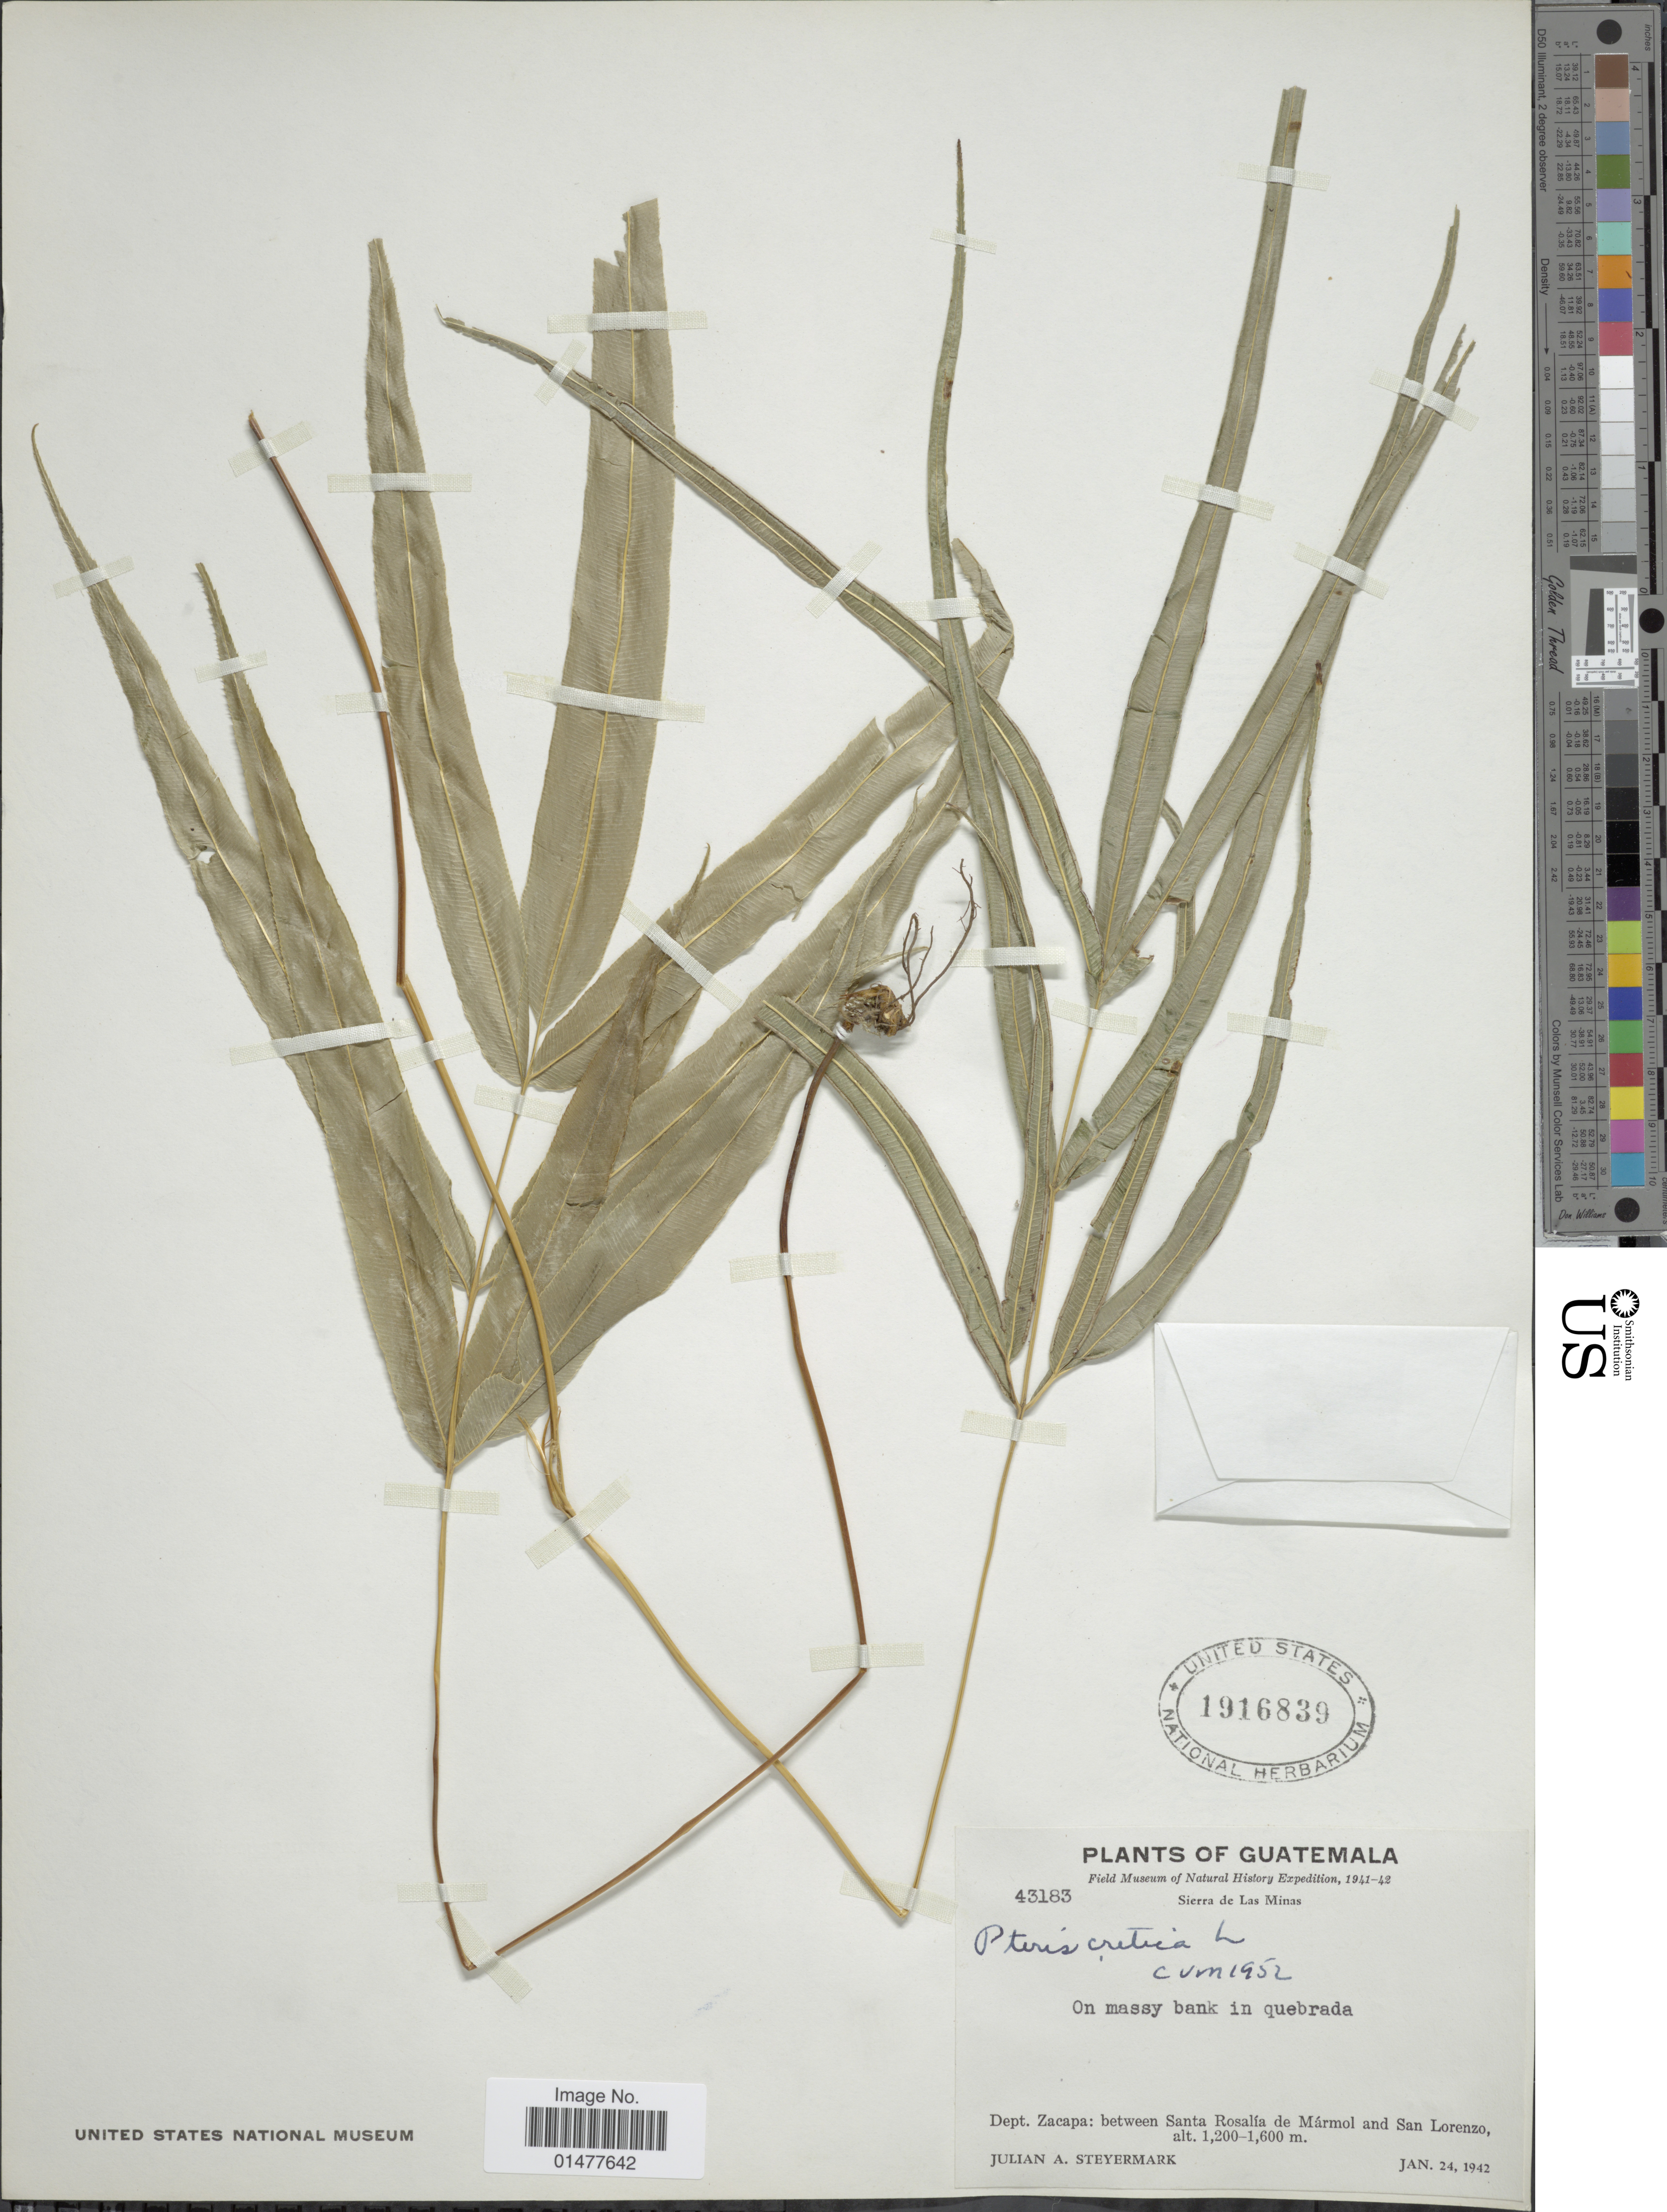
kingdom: Plantae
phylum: Tracheophyta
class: Polypodiopsida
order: Polypodiales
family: Pteridaceae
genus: Pteris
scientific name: Pteris cretica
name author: L.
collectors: J. Steyermark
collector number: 43183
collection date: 1942-01-24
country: Guatemala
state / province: Zacapa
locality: Sierra de Las Minas, between Santa Rosalía de Mármol and San Lorenzo.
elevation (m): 1200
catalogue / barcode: US 1916839